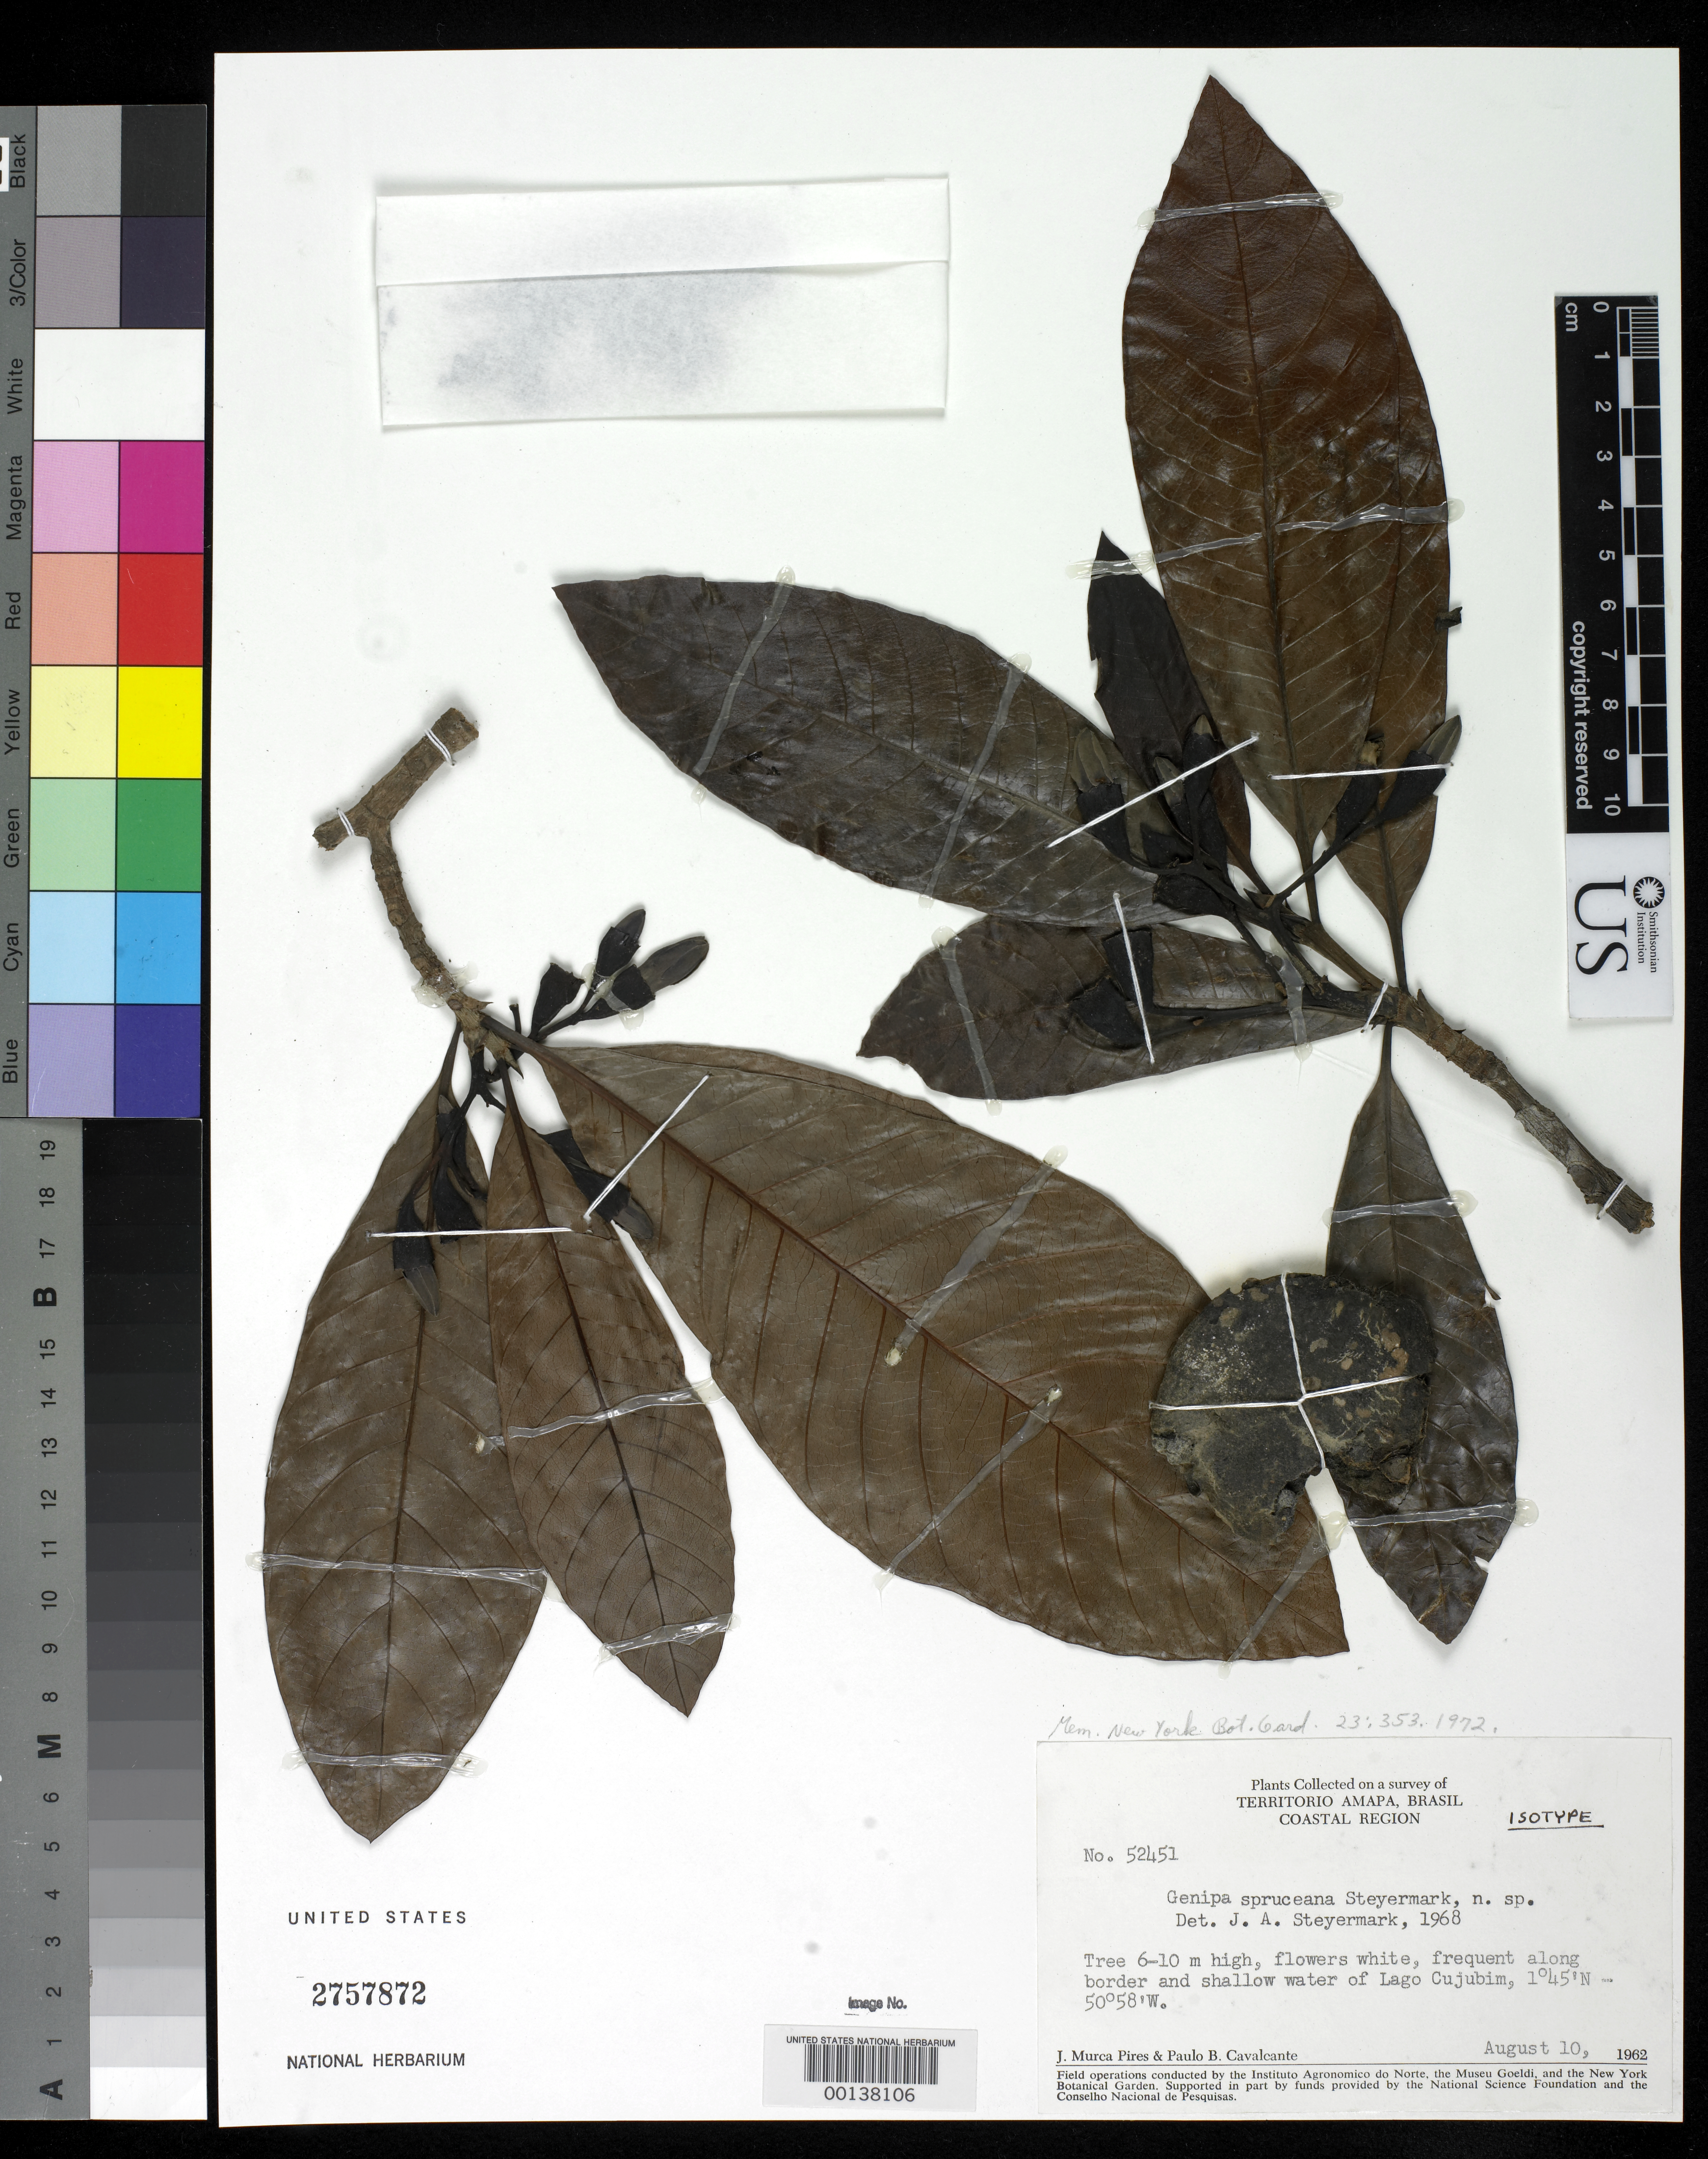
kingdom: Plantae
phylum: Tracheophyta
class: Magnoliopsida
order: Gentianales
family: Rubiaceae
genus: Genipa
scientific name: Genipa spruceana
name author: Steyerm.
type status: Isotype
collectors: J. M. Pires & P. B. Cavalcante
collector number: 52451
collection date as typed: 10 Aug 1962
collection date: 1962-08-10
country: Brazil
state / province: Amapá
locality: Lago Cujubim.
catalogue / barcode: US 2757872